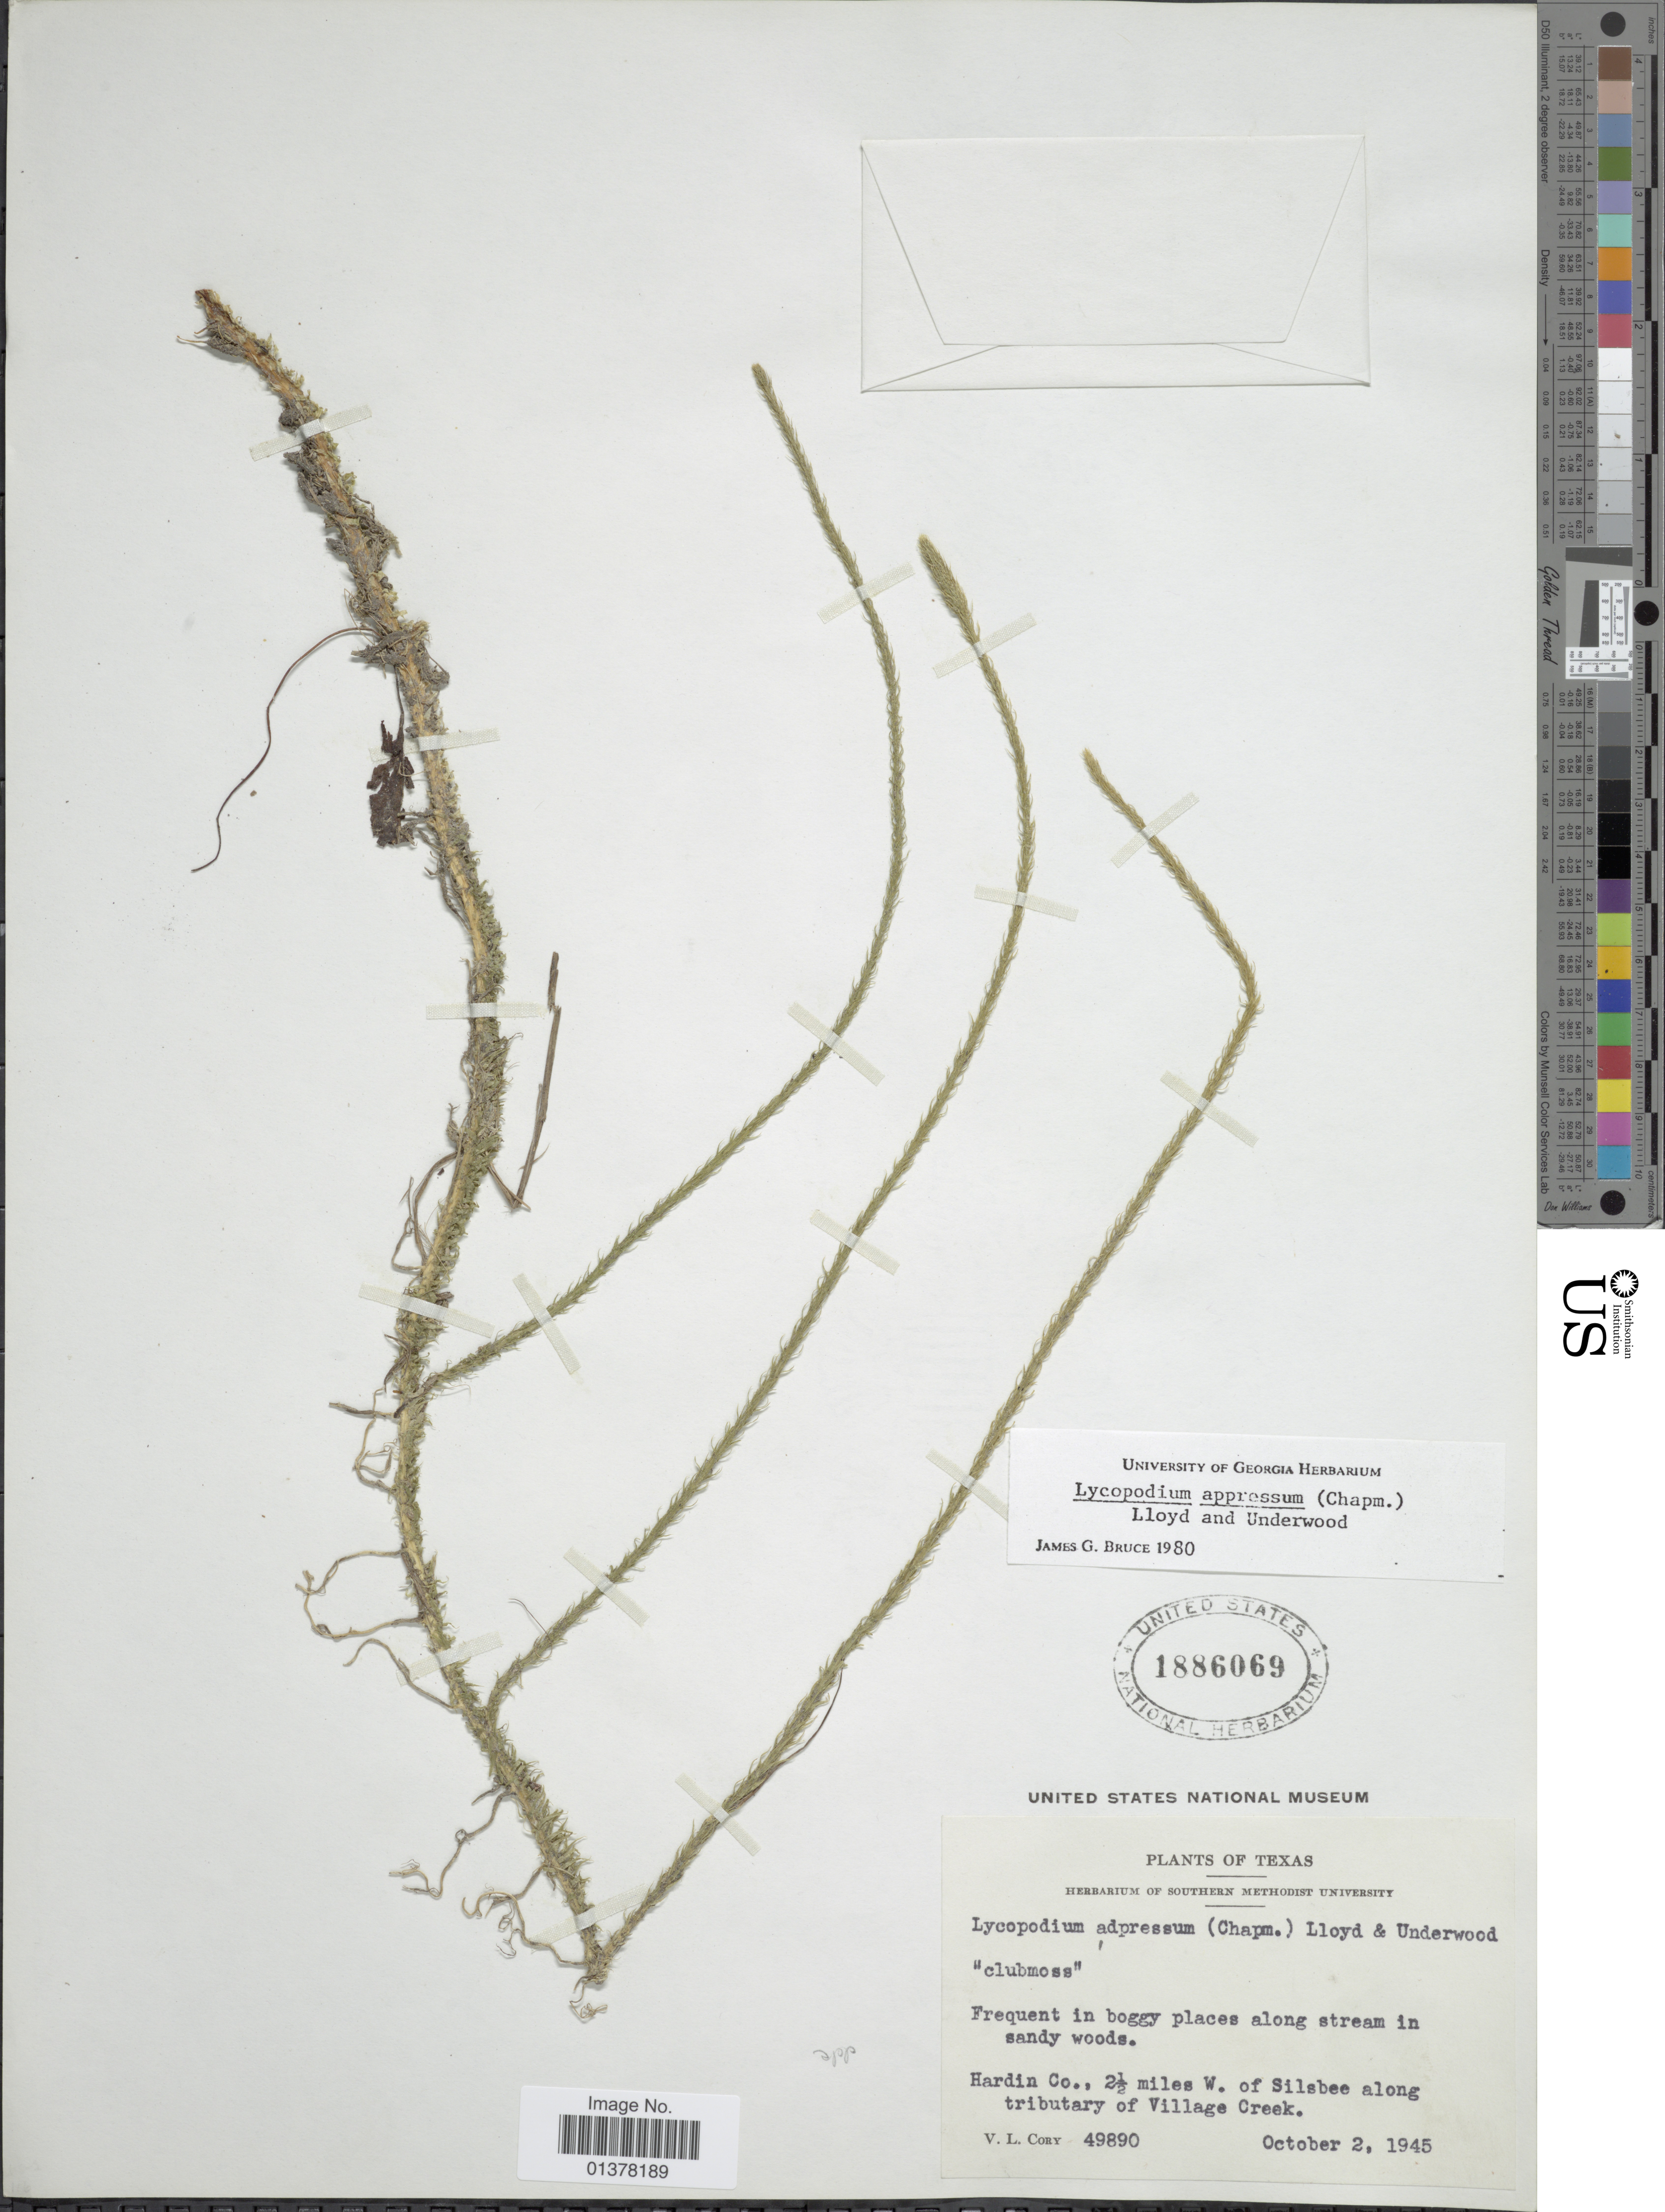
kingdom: Plantae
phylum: Tracheophyta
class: Lycopodiopsida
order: Lycopodiales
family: Lycopodiaceae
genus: Lycopodiella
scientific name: Lycopodiella appressa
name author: (Chapm.) Cranfill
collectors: V. Cory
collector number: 49890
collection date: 1945-10-02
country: United States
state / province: Texas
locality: Hardin Co., 2½ W. of Silsbee along tributary of Village Creek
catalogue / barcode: US 1886069